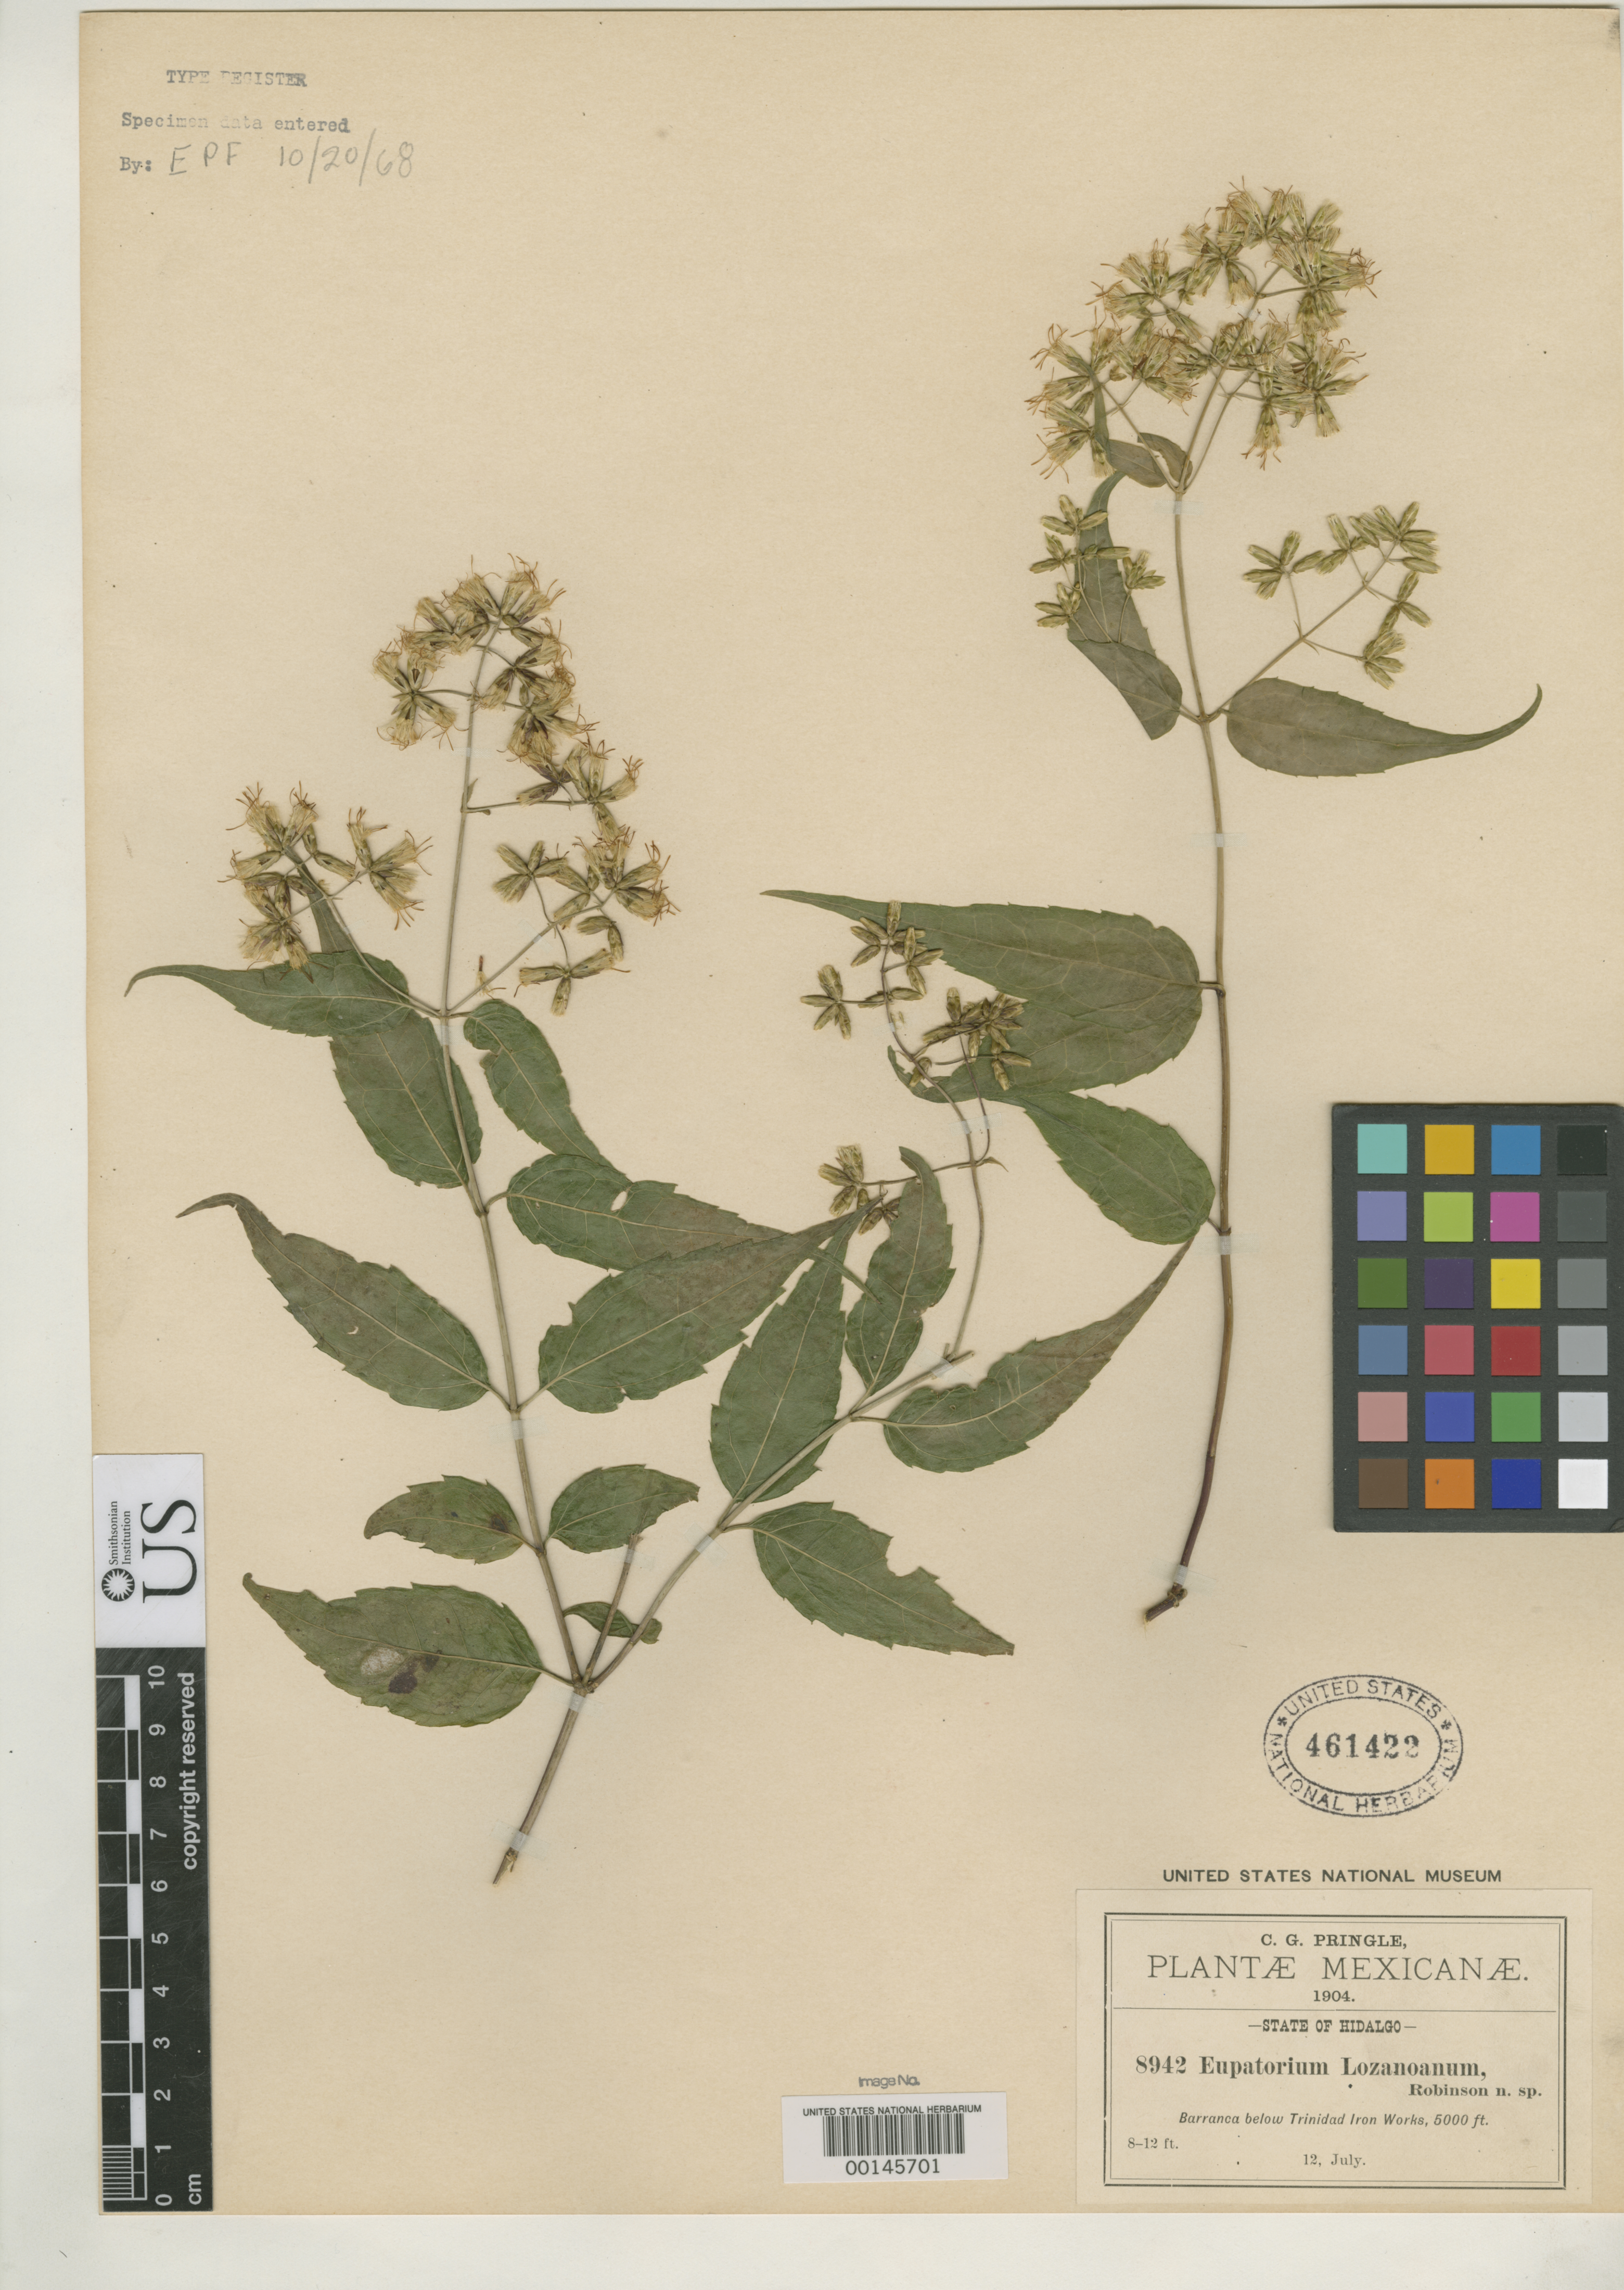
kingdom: Plantae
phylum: Tracheophyta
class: Magnoliopsida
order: Asterales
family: Asteraceae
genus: Eupatorium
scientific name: Eupatorium lozanoanum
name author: B.L. Rob.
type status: Isotype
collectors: C. G. Pringle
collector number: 8942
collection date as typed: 12 Jul 1904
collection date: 1904-07-12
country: Mexico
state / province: Hidalgo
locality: Barranca below Trinidad Iron Works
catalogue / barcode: US 461422